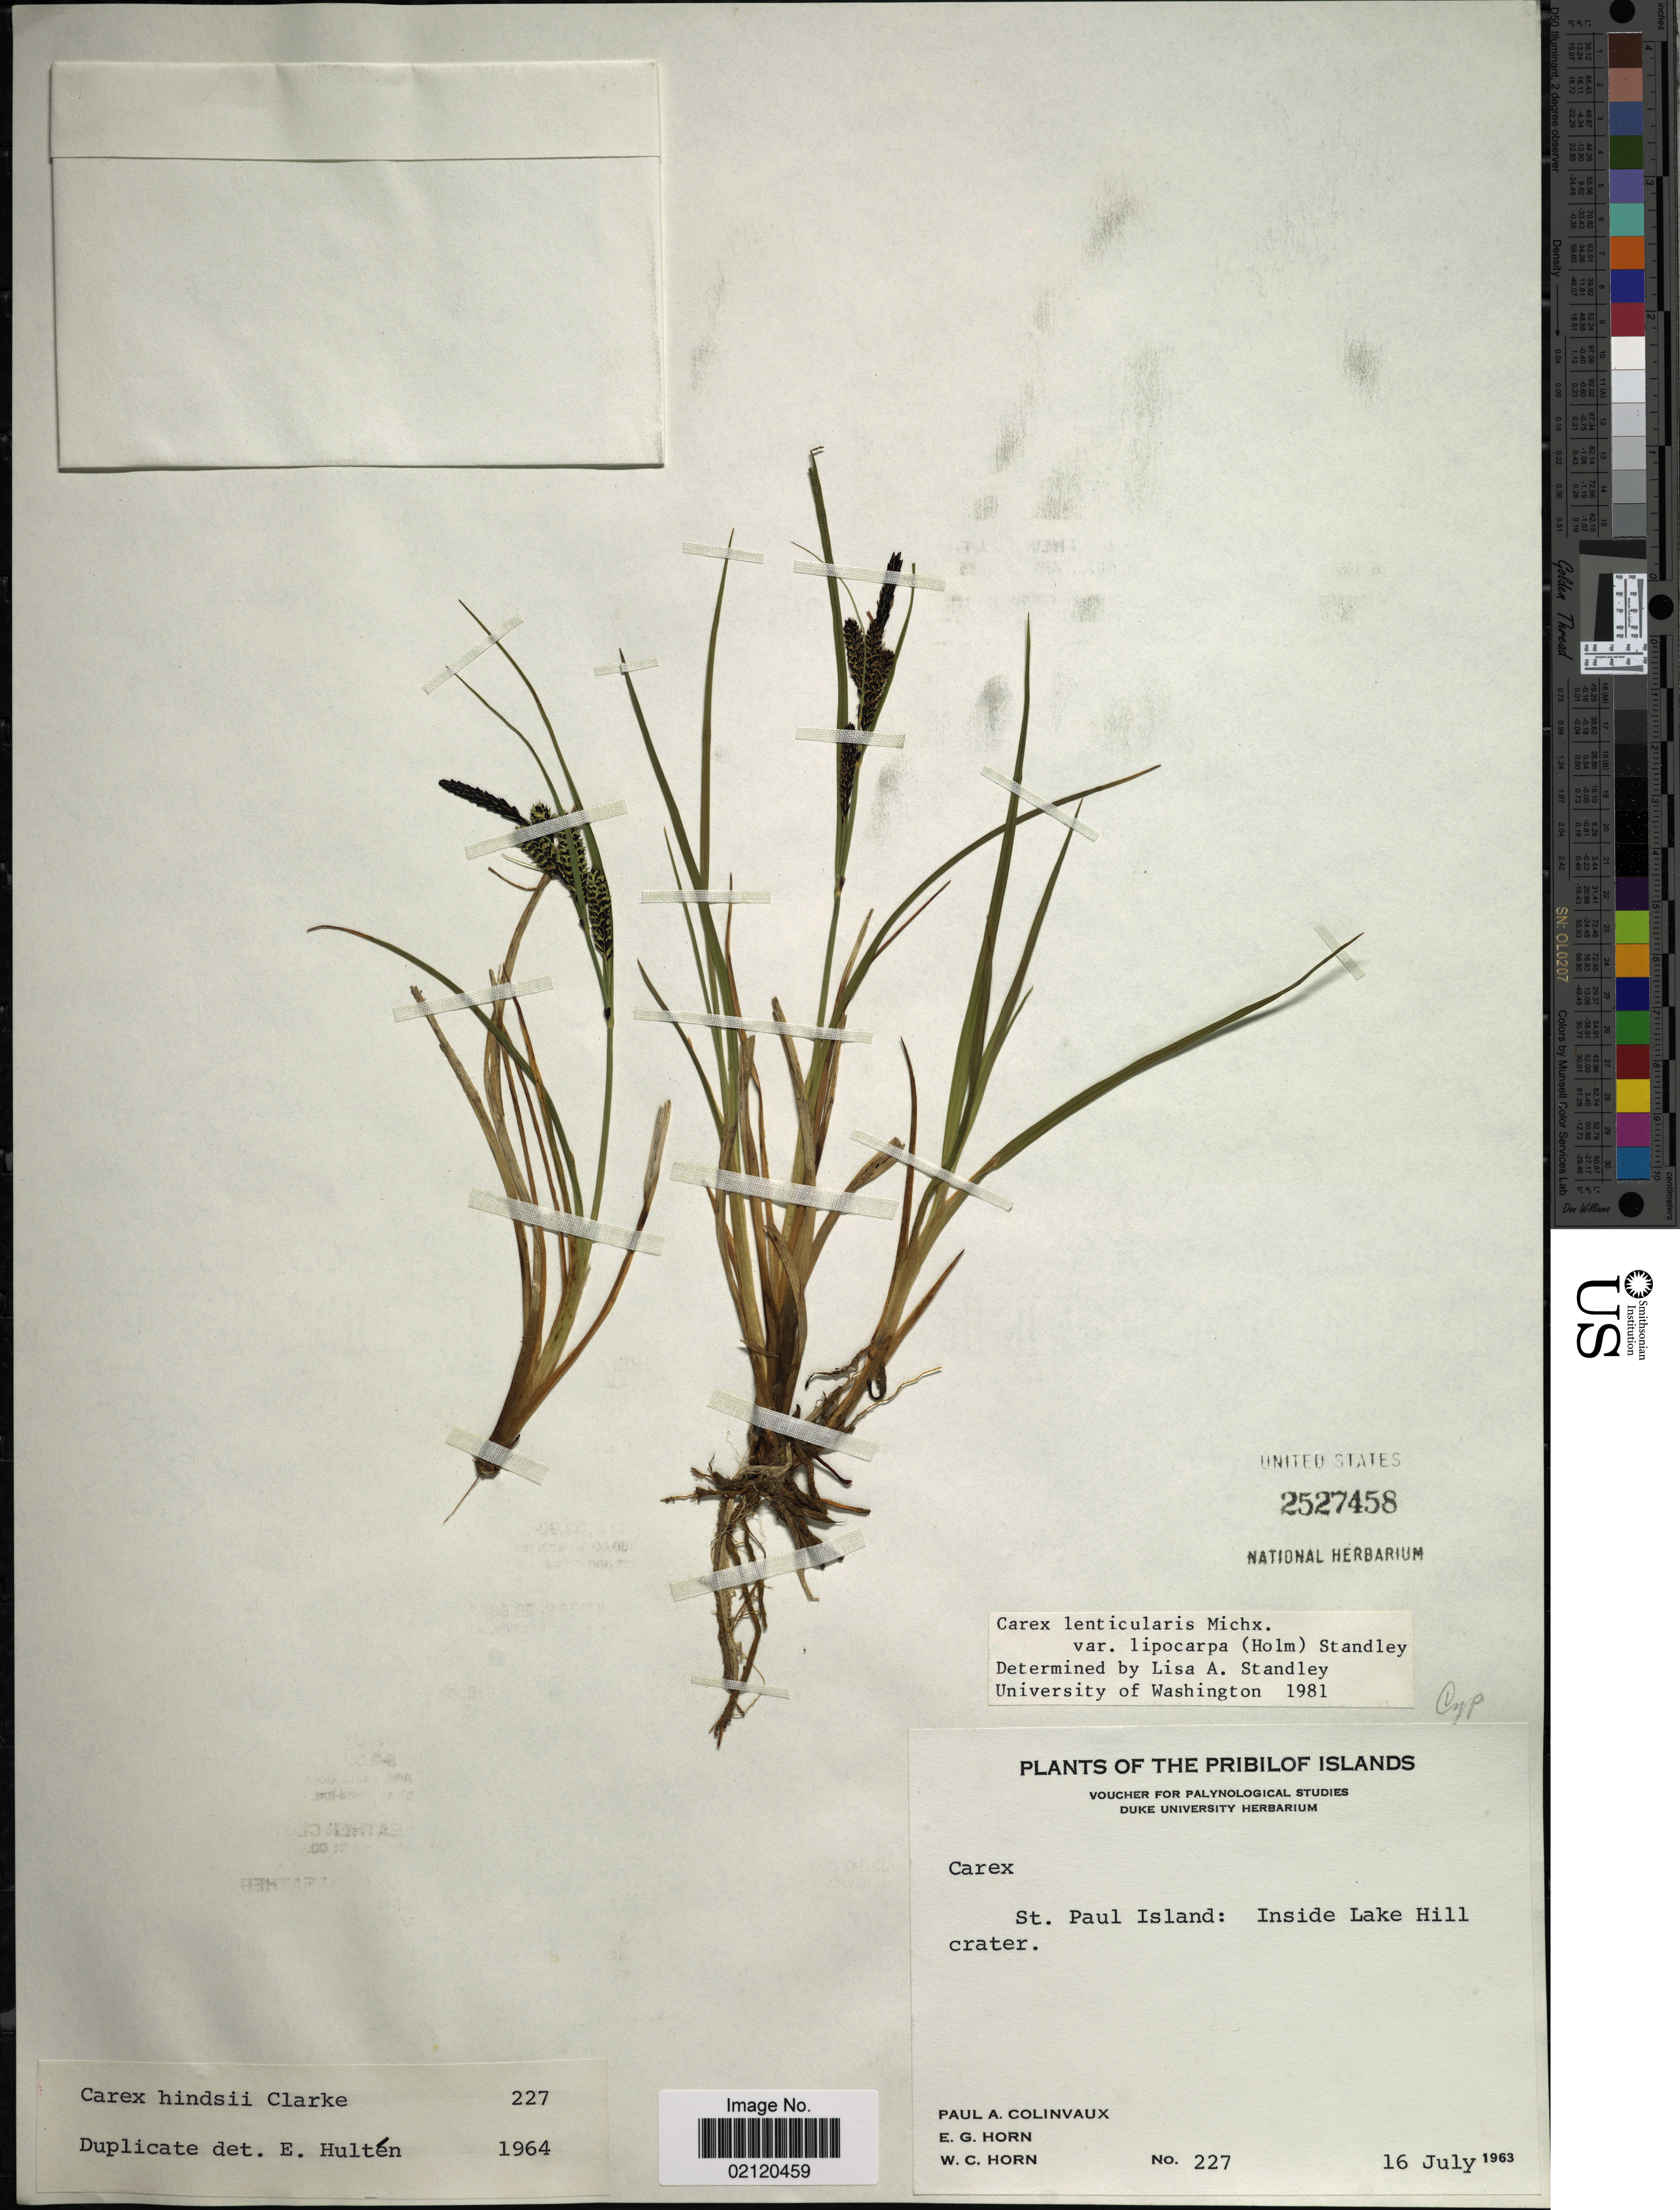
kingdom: Plantae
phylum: Tracheophyta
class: Liliopsida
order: Poales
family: Cyperaceae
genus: Carex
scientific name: Carex kelloggii var. kelloggii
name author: W. Boott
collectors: P. Colinvaux, E. Horn & W. Horn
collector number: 227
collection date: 1963-07-16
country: United States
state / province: Alaska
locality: The Pribilof Islands, St. Paul Island: Inside Lake Hill crater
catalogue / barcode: US 2527458